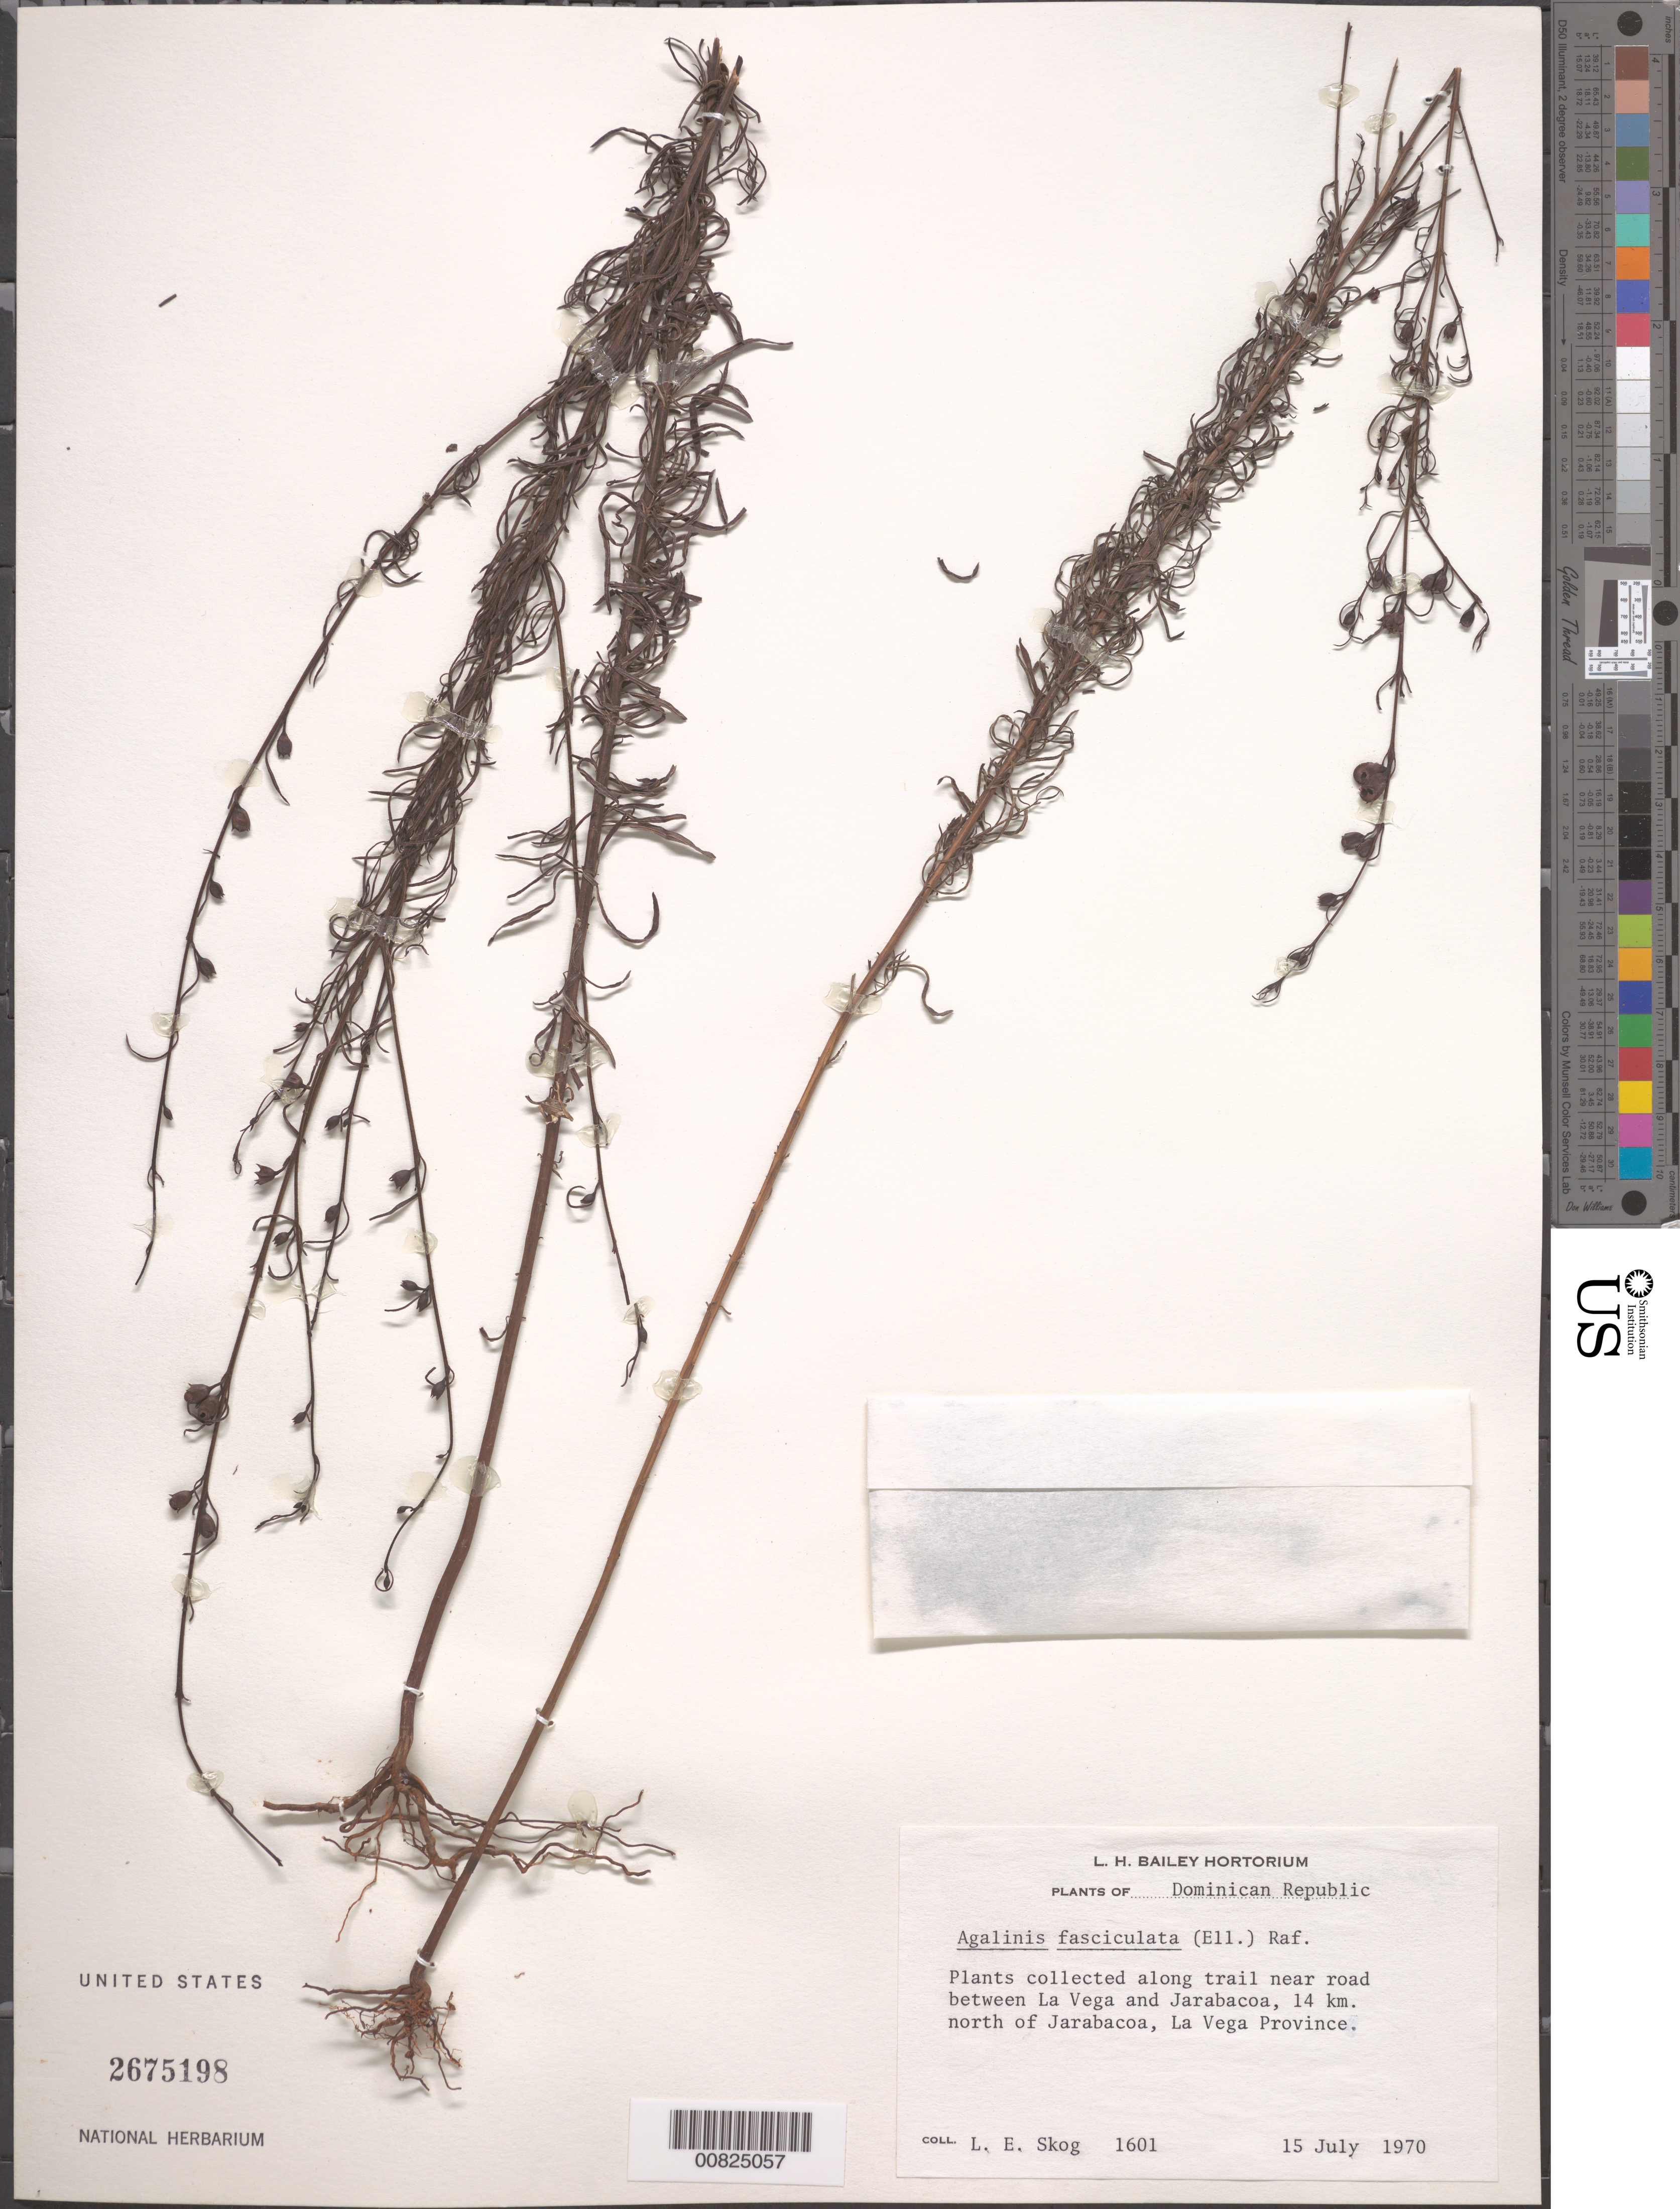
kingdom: Plantae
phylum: Tracheophyta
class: Magnoliopsida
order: Lamiales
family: Orobanchaceae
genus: Agalinis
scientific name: Agalinis fasciculata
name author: (Elliott) Raf.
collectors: L. E. Skog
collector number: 1601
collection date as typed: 15 Jul 1970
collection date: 1970-07-15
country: Dominican Republic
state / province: La Vega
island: Hispaniola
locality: Near road between La Vega and Jarabacoa, 14 km. N of Jarabacoa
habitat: Trailside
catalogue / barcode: US 2675198